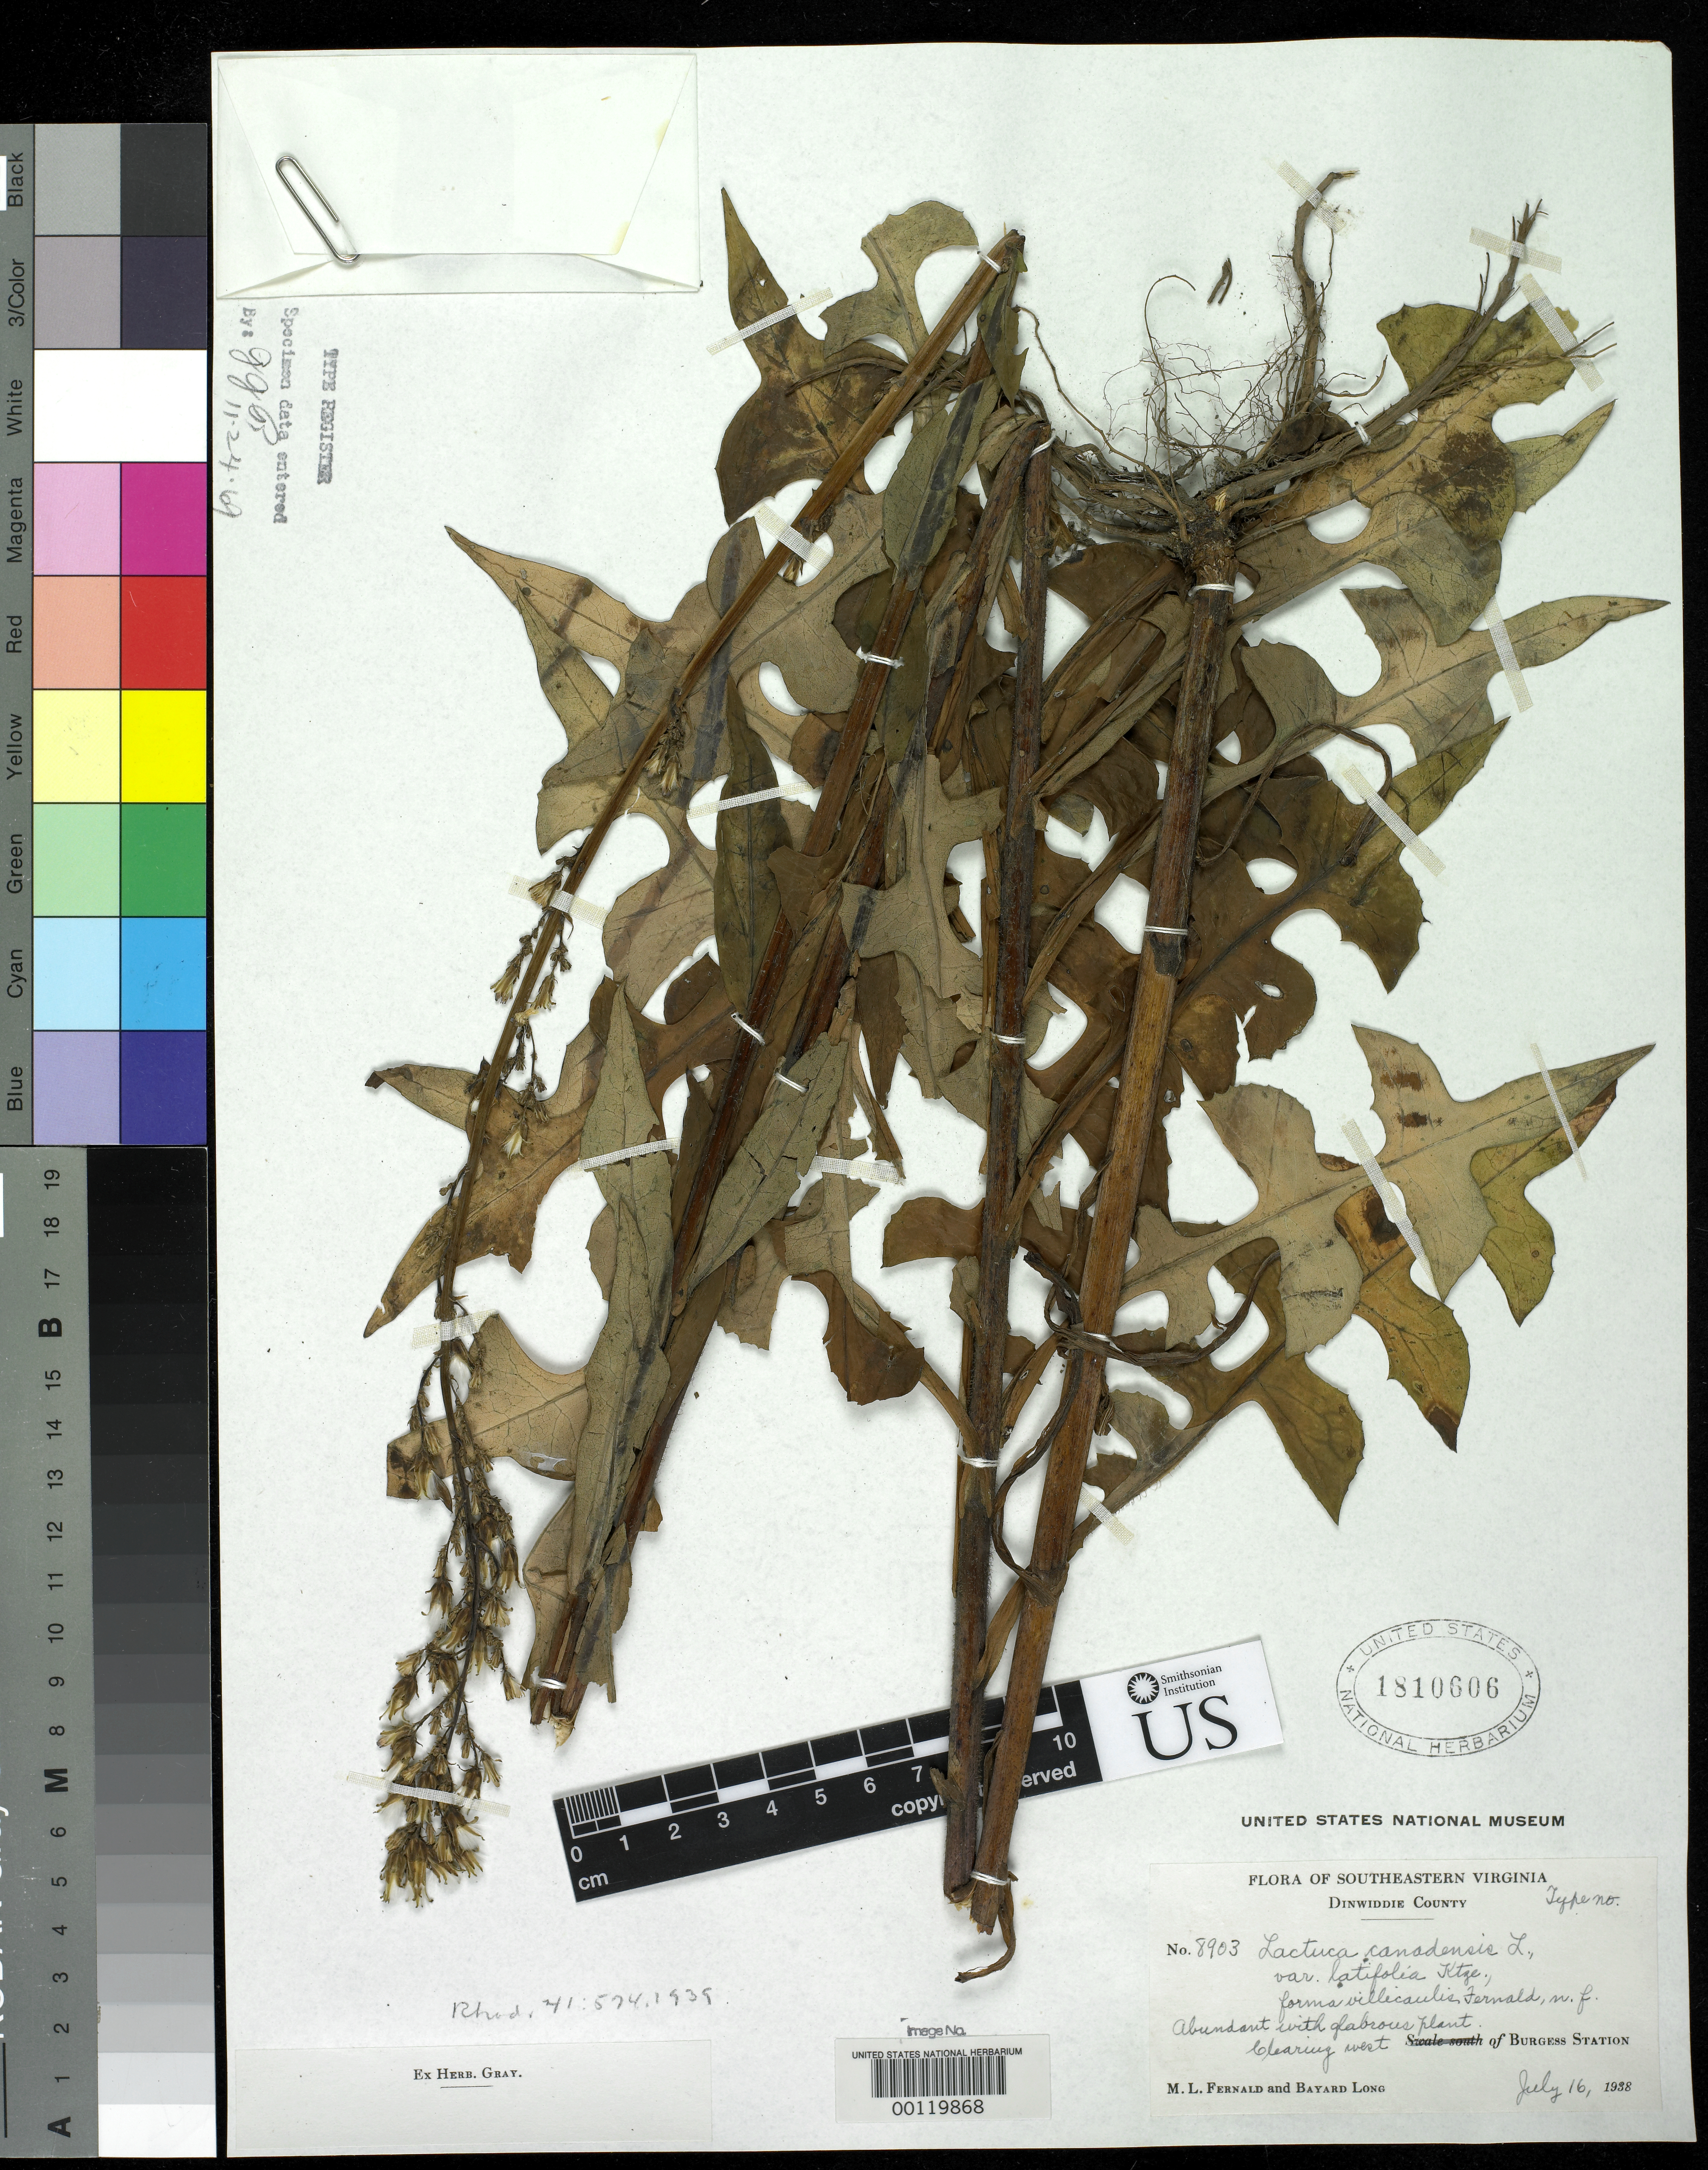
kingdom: Plantae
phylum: Tracheophyta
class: Magnoliopsida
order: Asterales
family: Asteraceae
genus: Lactuca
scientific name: Lactuca canadensis f. villicaulis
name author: Fernald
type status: Isotype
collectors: M. L. Fernald & B. H. Long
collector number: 8903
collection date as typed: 16 Jul 1938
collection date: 1938-07-16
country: United States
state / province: Virginia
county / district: Dinwiddie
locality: Burgess Station.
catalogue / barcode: US 1810606